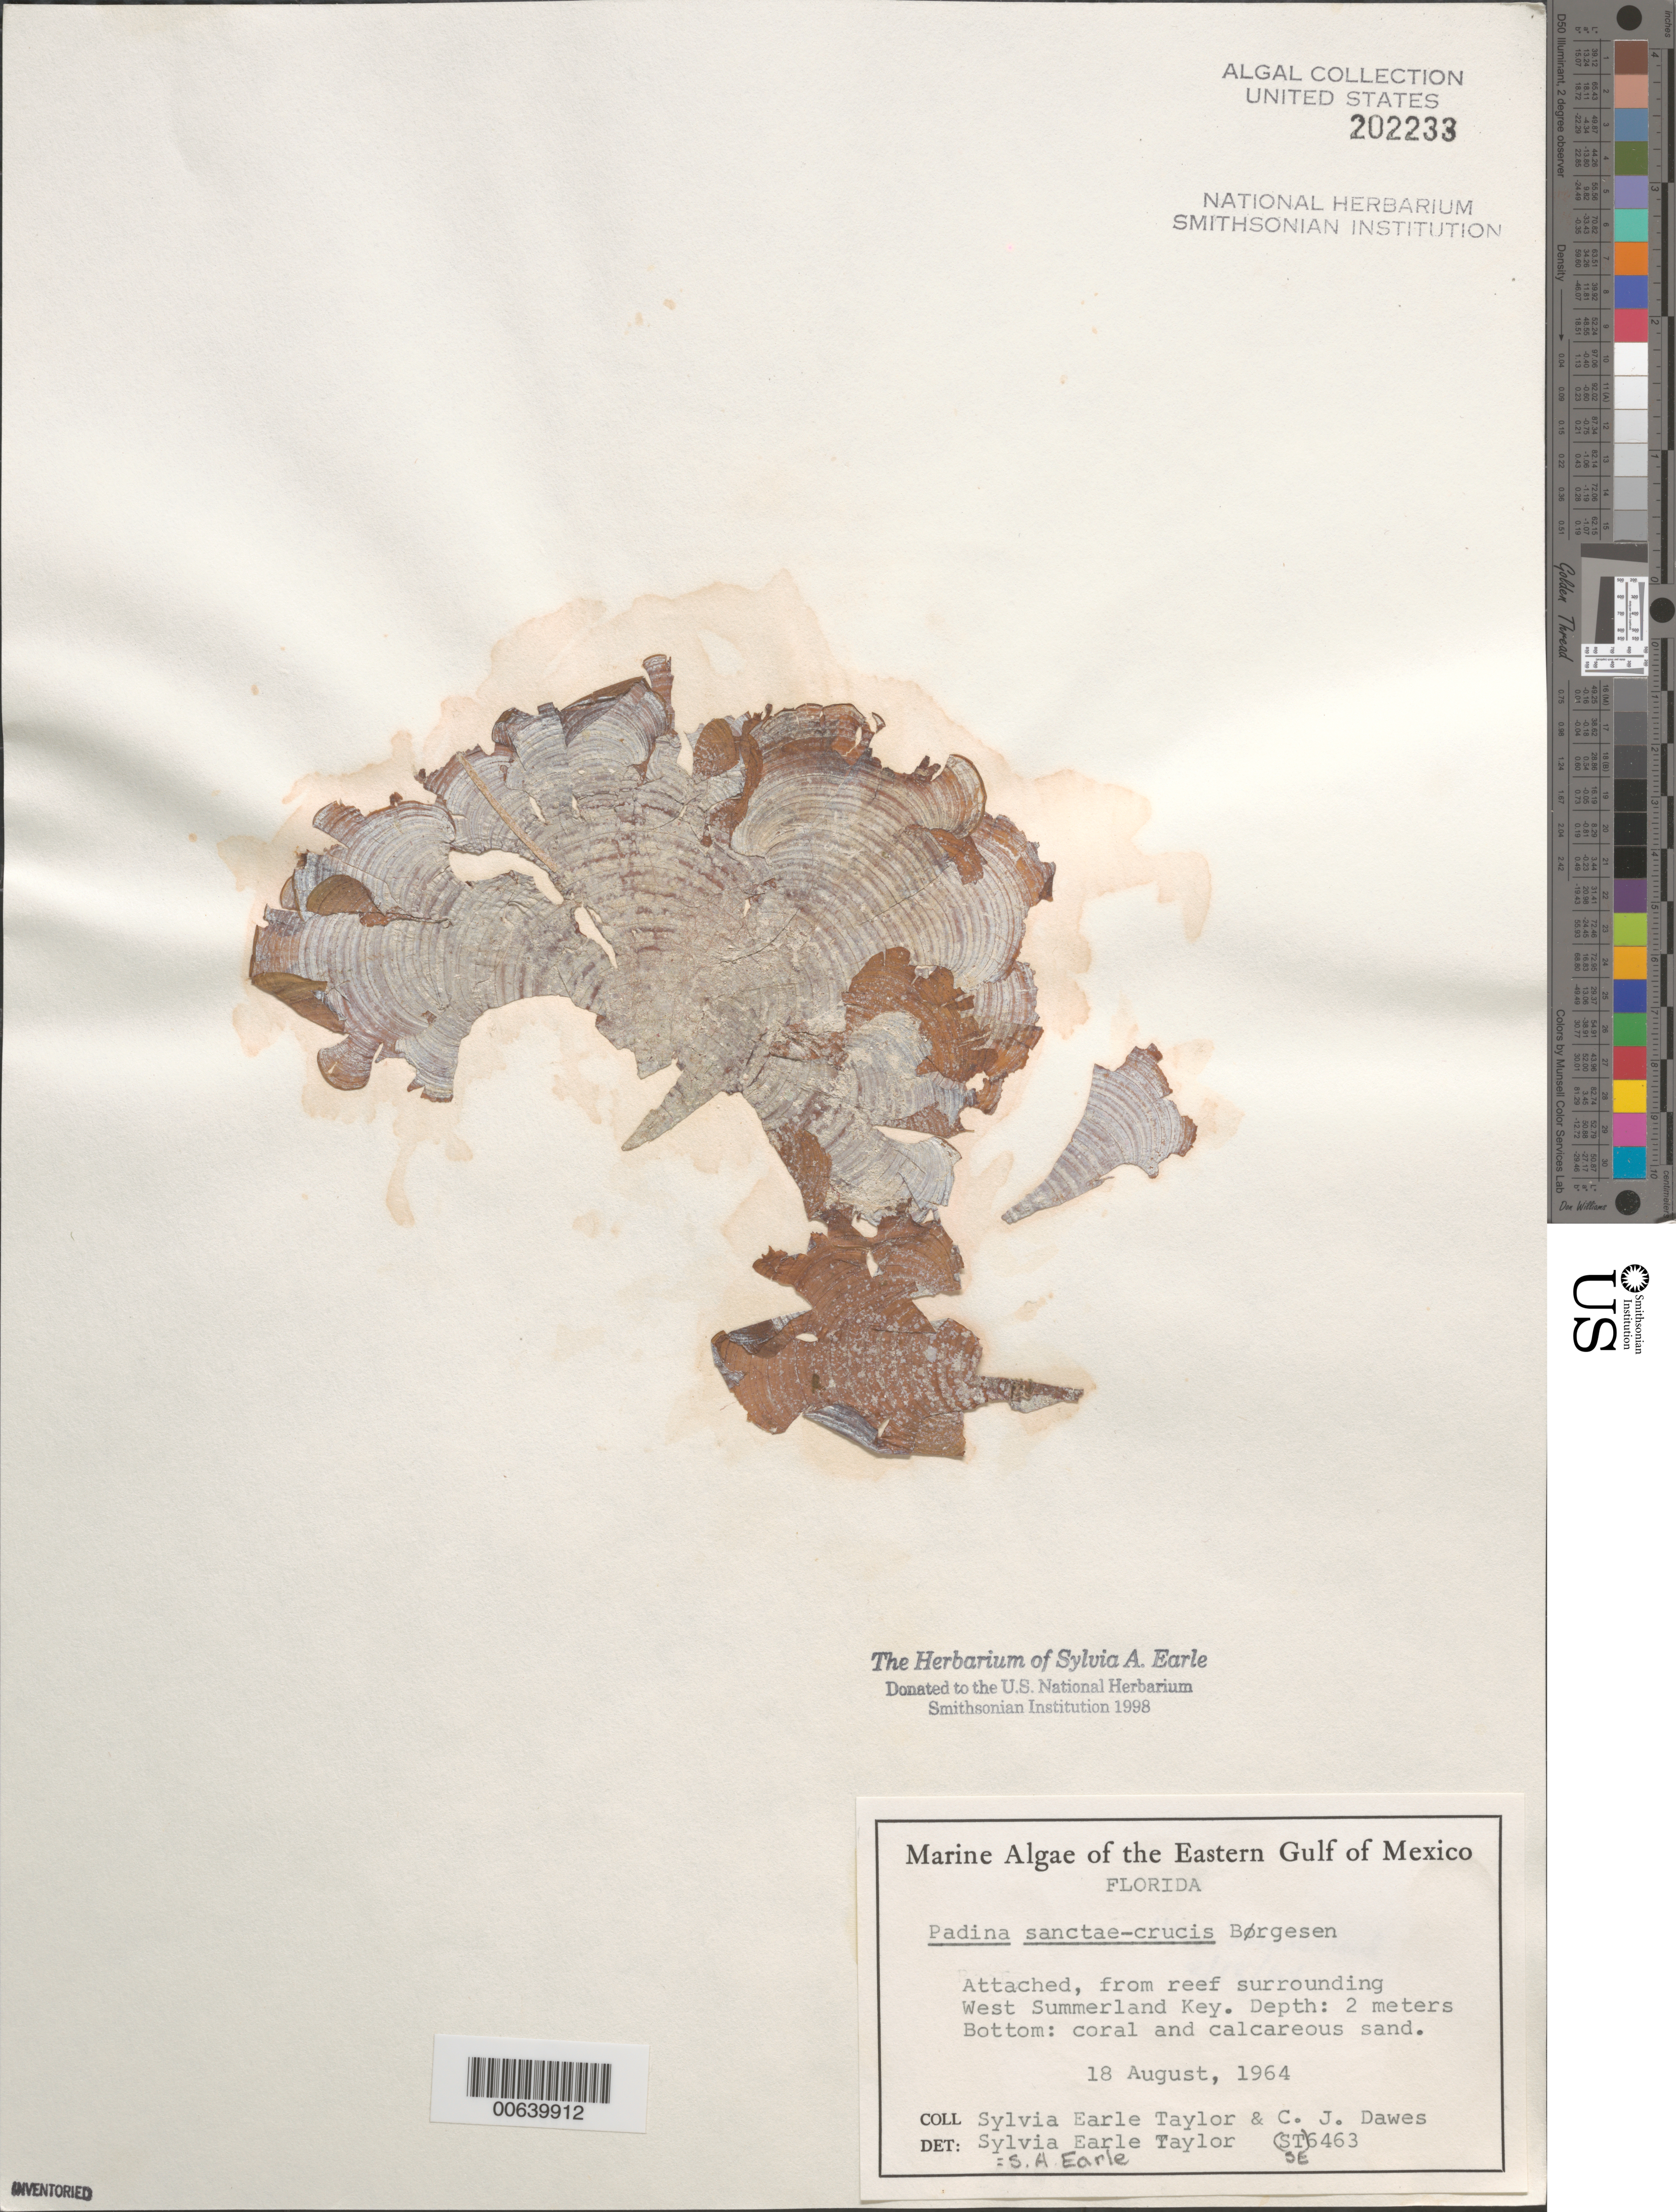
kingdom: Chromista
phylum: Ochrophyta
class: Phaeophyceae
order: Dictyotales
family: Dictyotaceae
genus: Padina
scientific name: Padina sanctae-crucis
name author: Børgesen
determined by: Earle, S. A.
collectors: S. A. Earle & C. Dawes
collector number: SE 6463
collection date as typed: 18 Aug 1964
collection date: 1964-08-18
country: United States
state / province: Florida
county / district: Monroe County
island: West Summerland Key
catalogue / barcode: US 202233